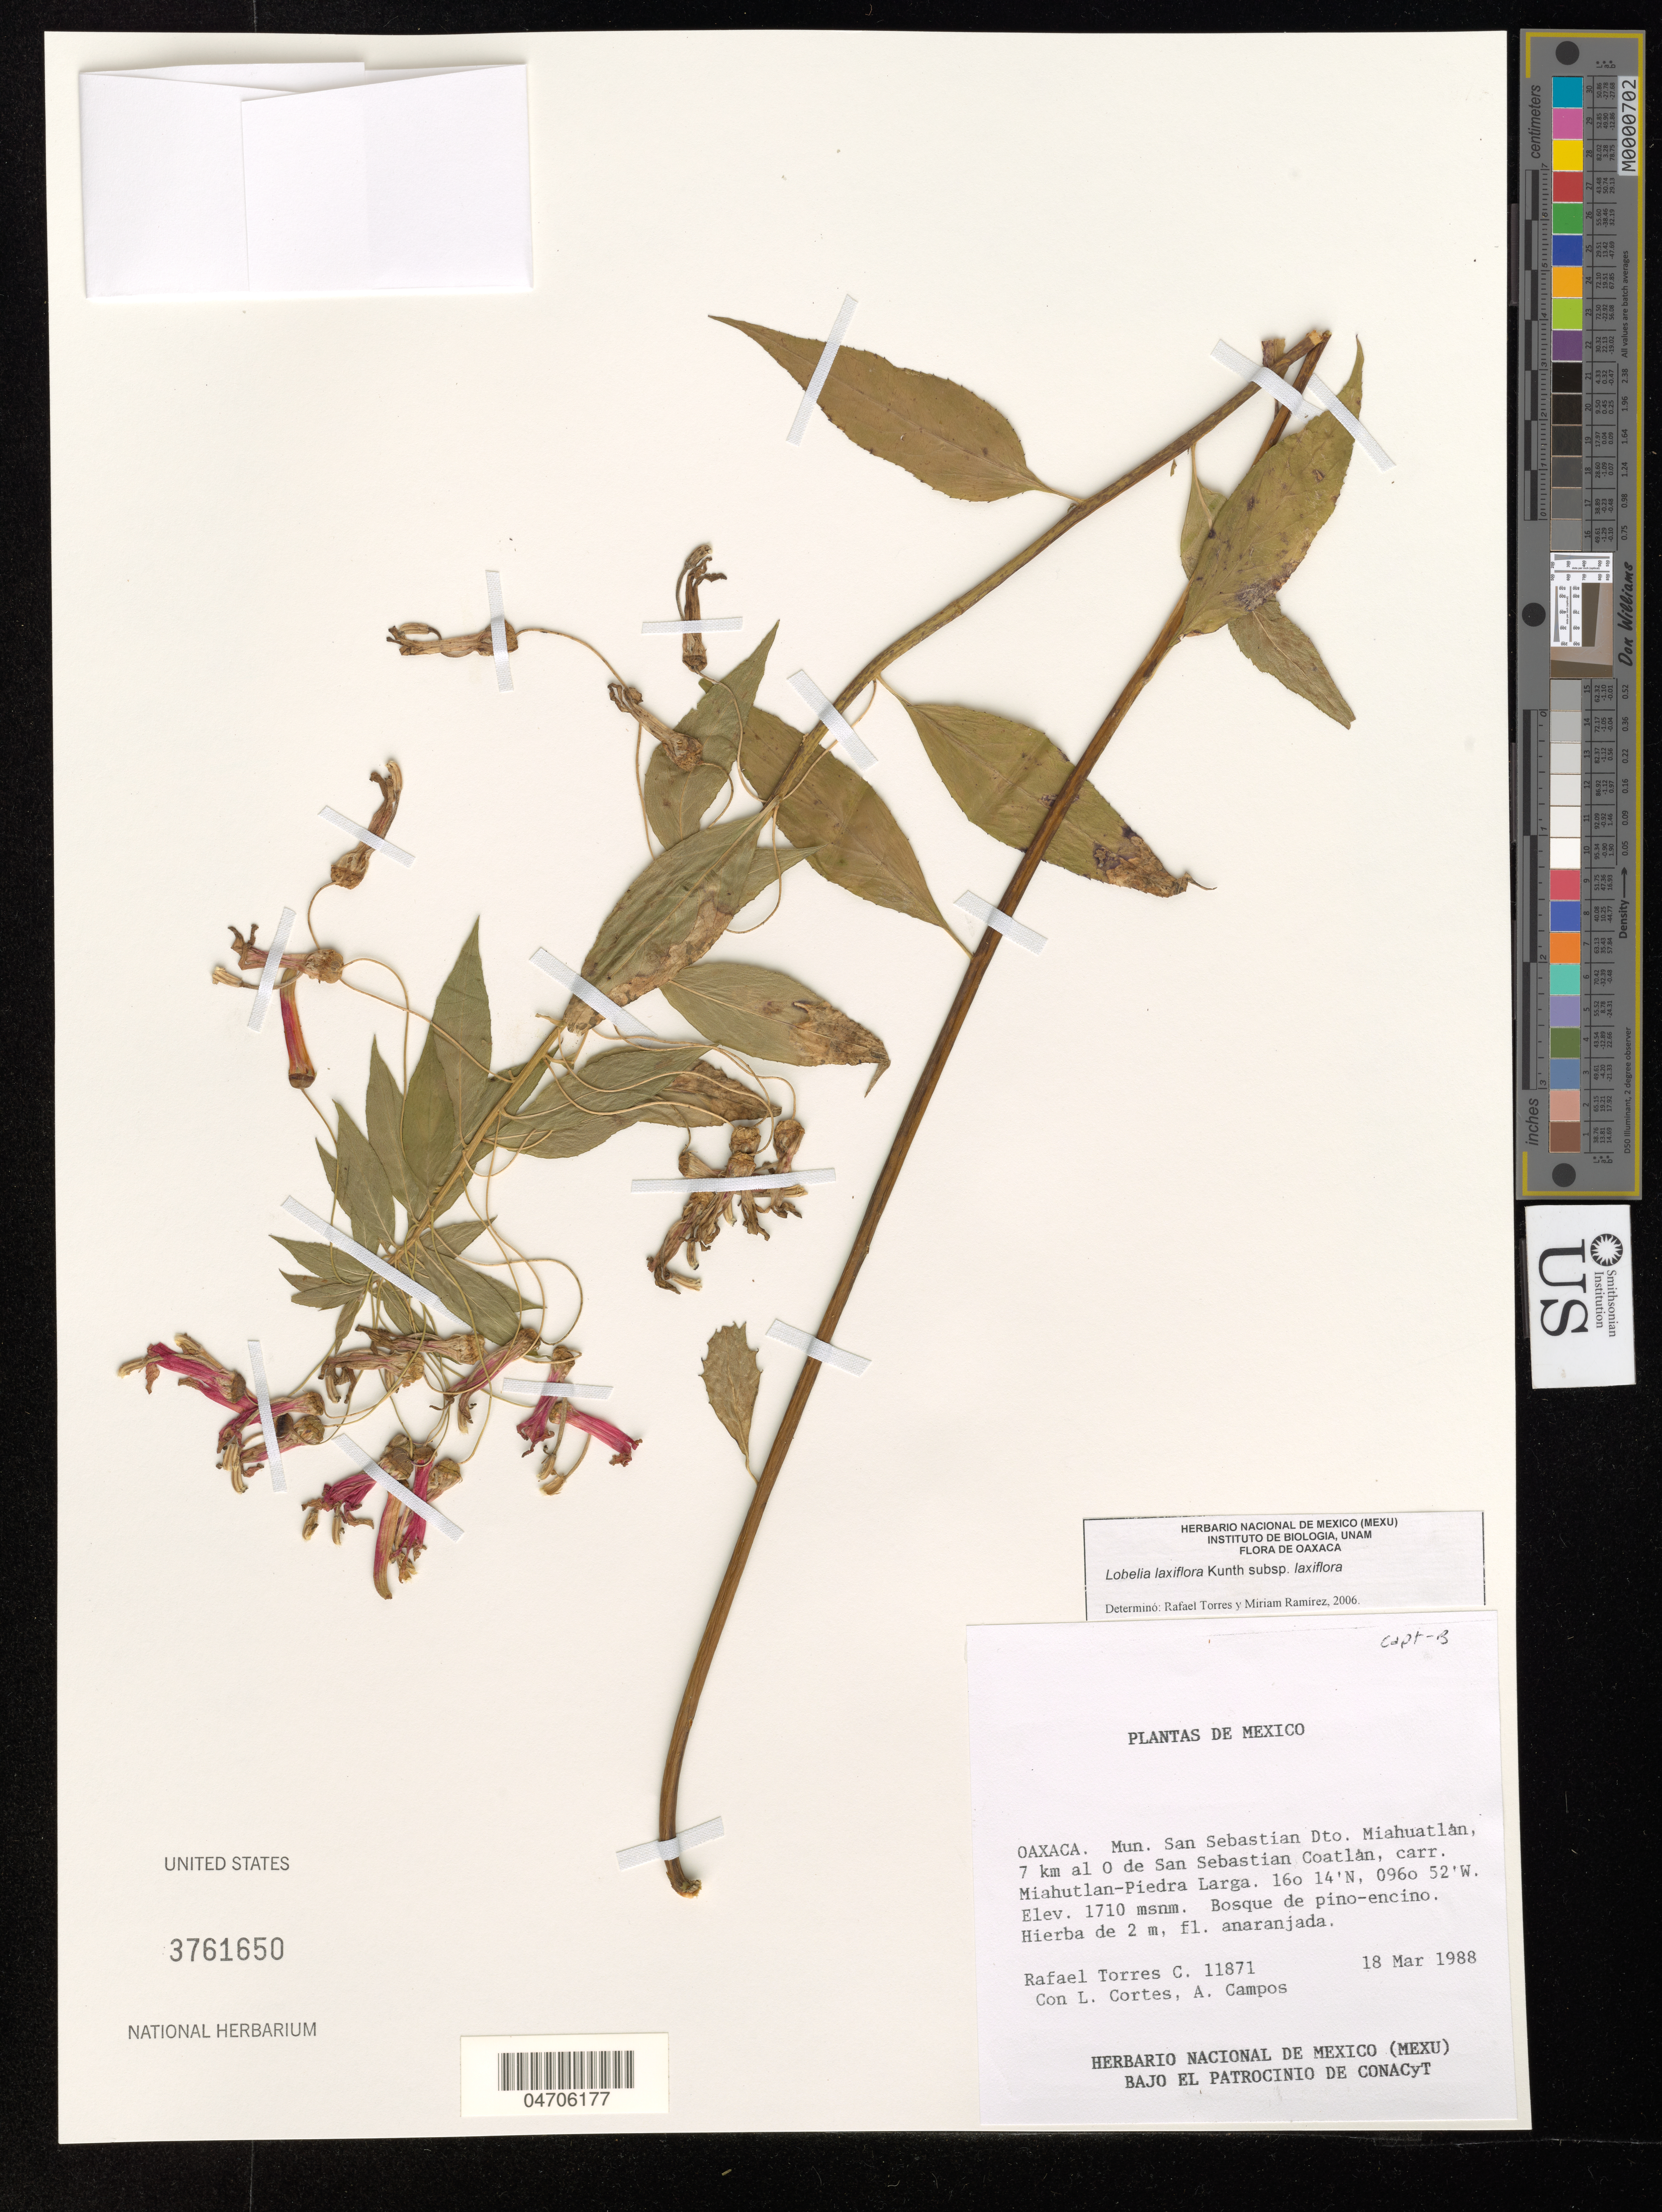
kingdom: Plantae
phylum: Tracheophyta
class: Magnoliopsida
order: Asterales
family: Campanulaceae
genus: Lobelia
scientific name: Lobelia laxiflora subsp. laxiflora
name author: Kunth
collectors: R. Torres C., L. Cortes & A. R. Campos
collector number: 11871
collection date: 1988-03-18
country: Mexico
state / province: Oaxaca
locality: Mun. San Sebastian Dto. Miahuatlan, 7 kmm al O de San Sebastian Coatlán, carr. Miahutlan-Piedra Larga.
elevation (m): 1710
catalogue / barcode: US 3761650